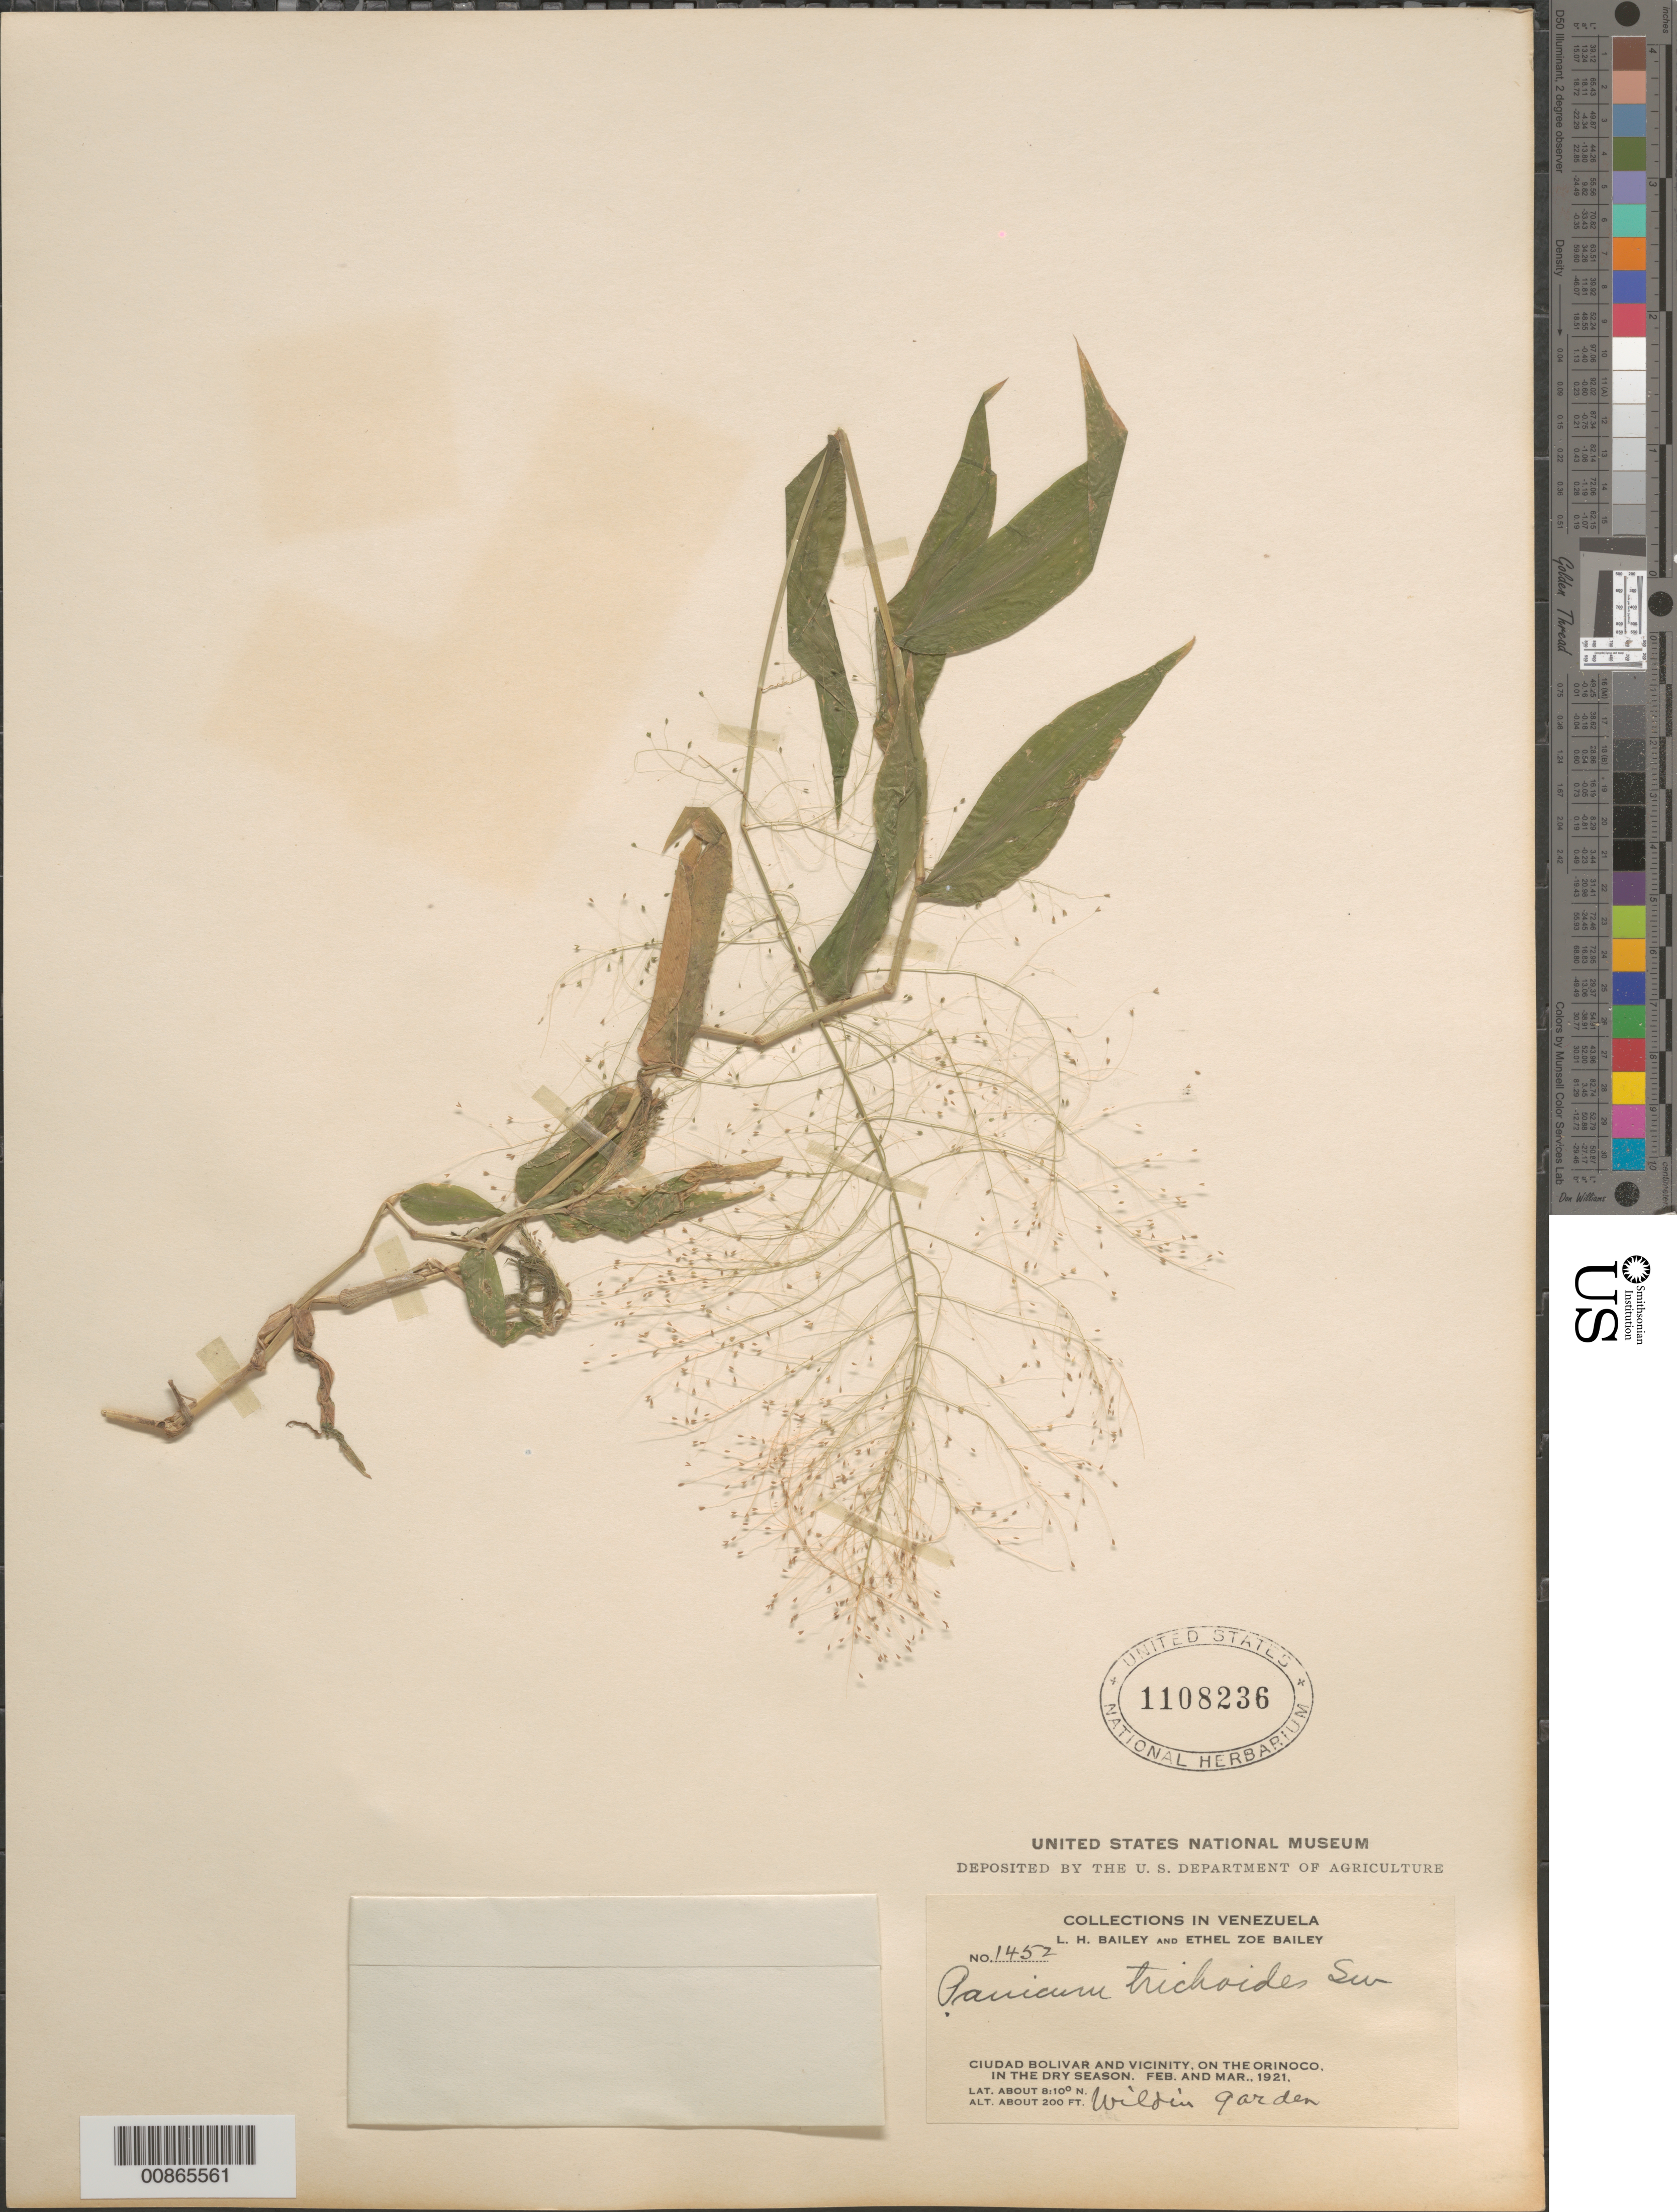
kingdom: Plantae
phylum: Tracheophyta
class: Liliopsida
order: Poales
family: Poaceae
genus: Panicum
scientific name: Panicum trichoides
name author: Sw.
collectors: L. H. Bailey & E. Z. Bailey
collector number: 1452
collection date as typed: Feb-21 and Mar-21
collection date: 1921-02,1921-03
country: Venezuela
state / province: Bolívar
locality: Ciudad Bolívar and vicinity, Orinoco R.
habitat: Dry season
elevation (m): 61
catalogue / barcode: US 1108236